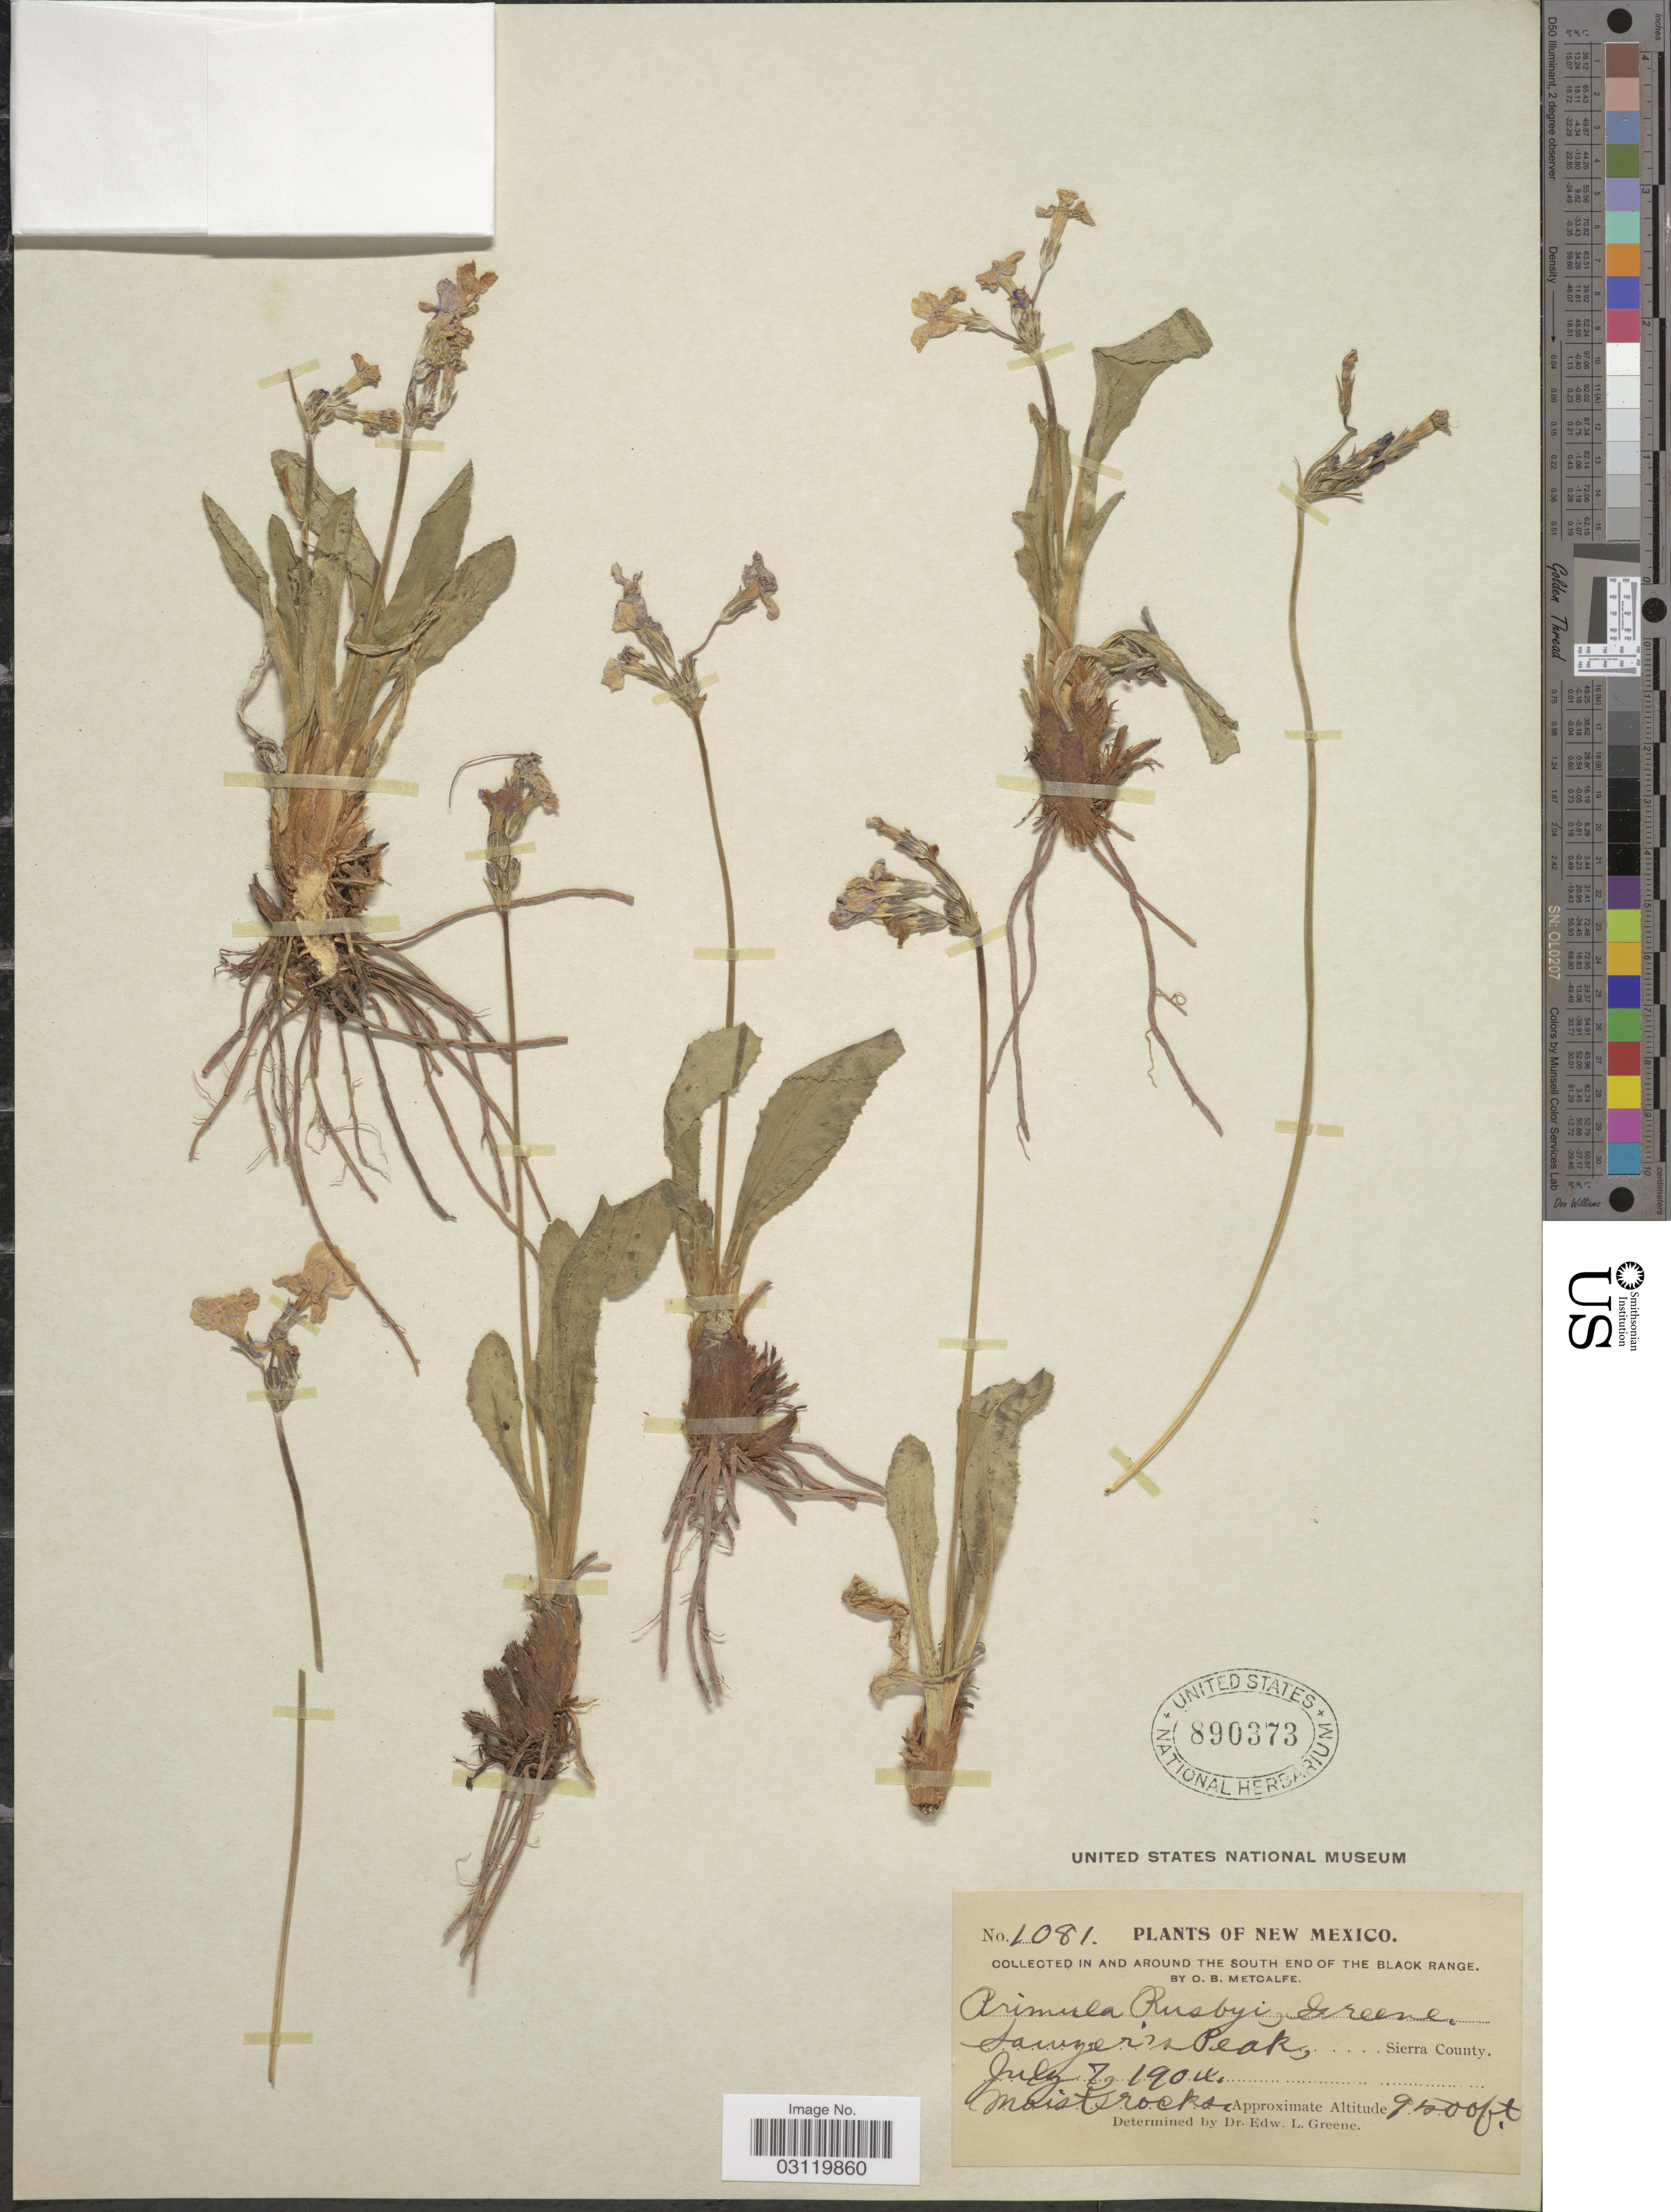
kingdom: Plantae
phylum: Tracheophyta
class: Magnoliopsida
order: Ericales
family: Primulaceae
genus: Primula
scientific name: Primula rusbyi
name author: Greene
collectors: O. B. Metcalfe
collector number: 1081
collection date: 1904-07-07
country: United States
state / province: New Mexico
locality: In and around the South End of the Black Range, Sawyer's Peak, Sierra County.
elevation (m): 2896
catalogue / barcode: US 890373